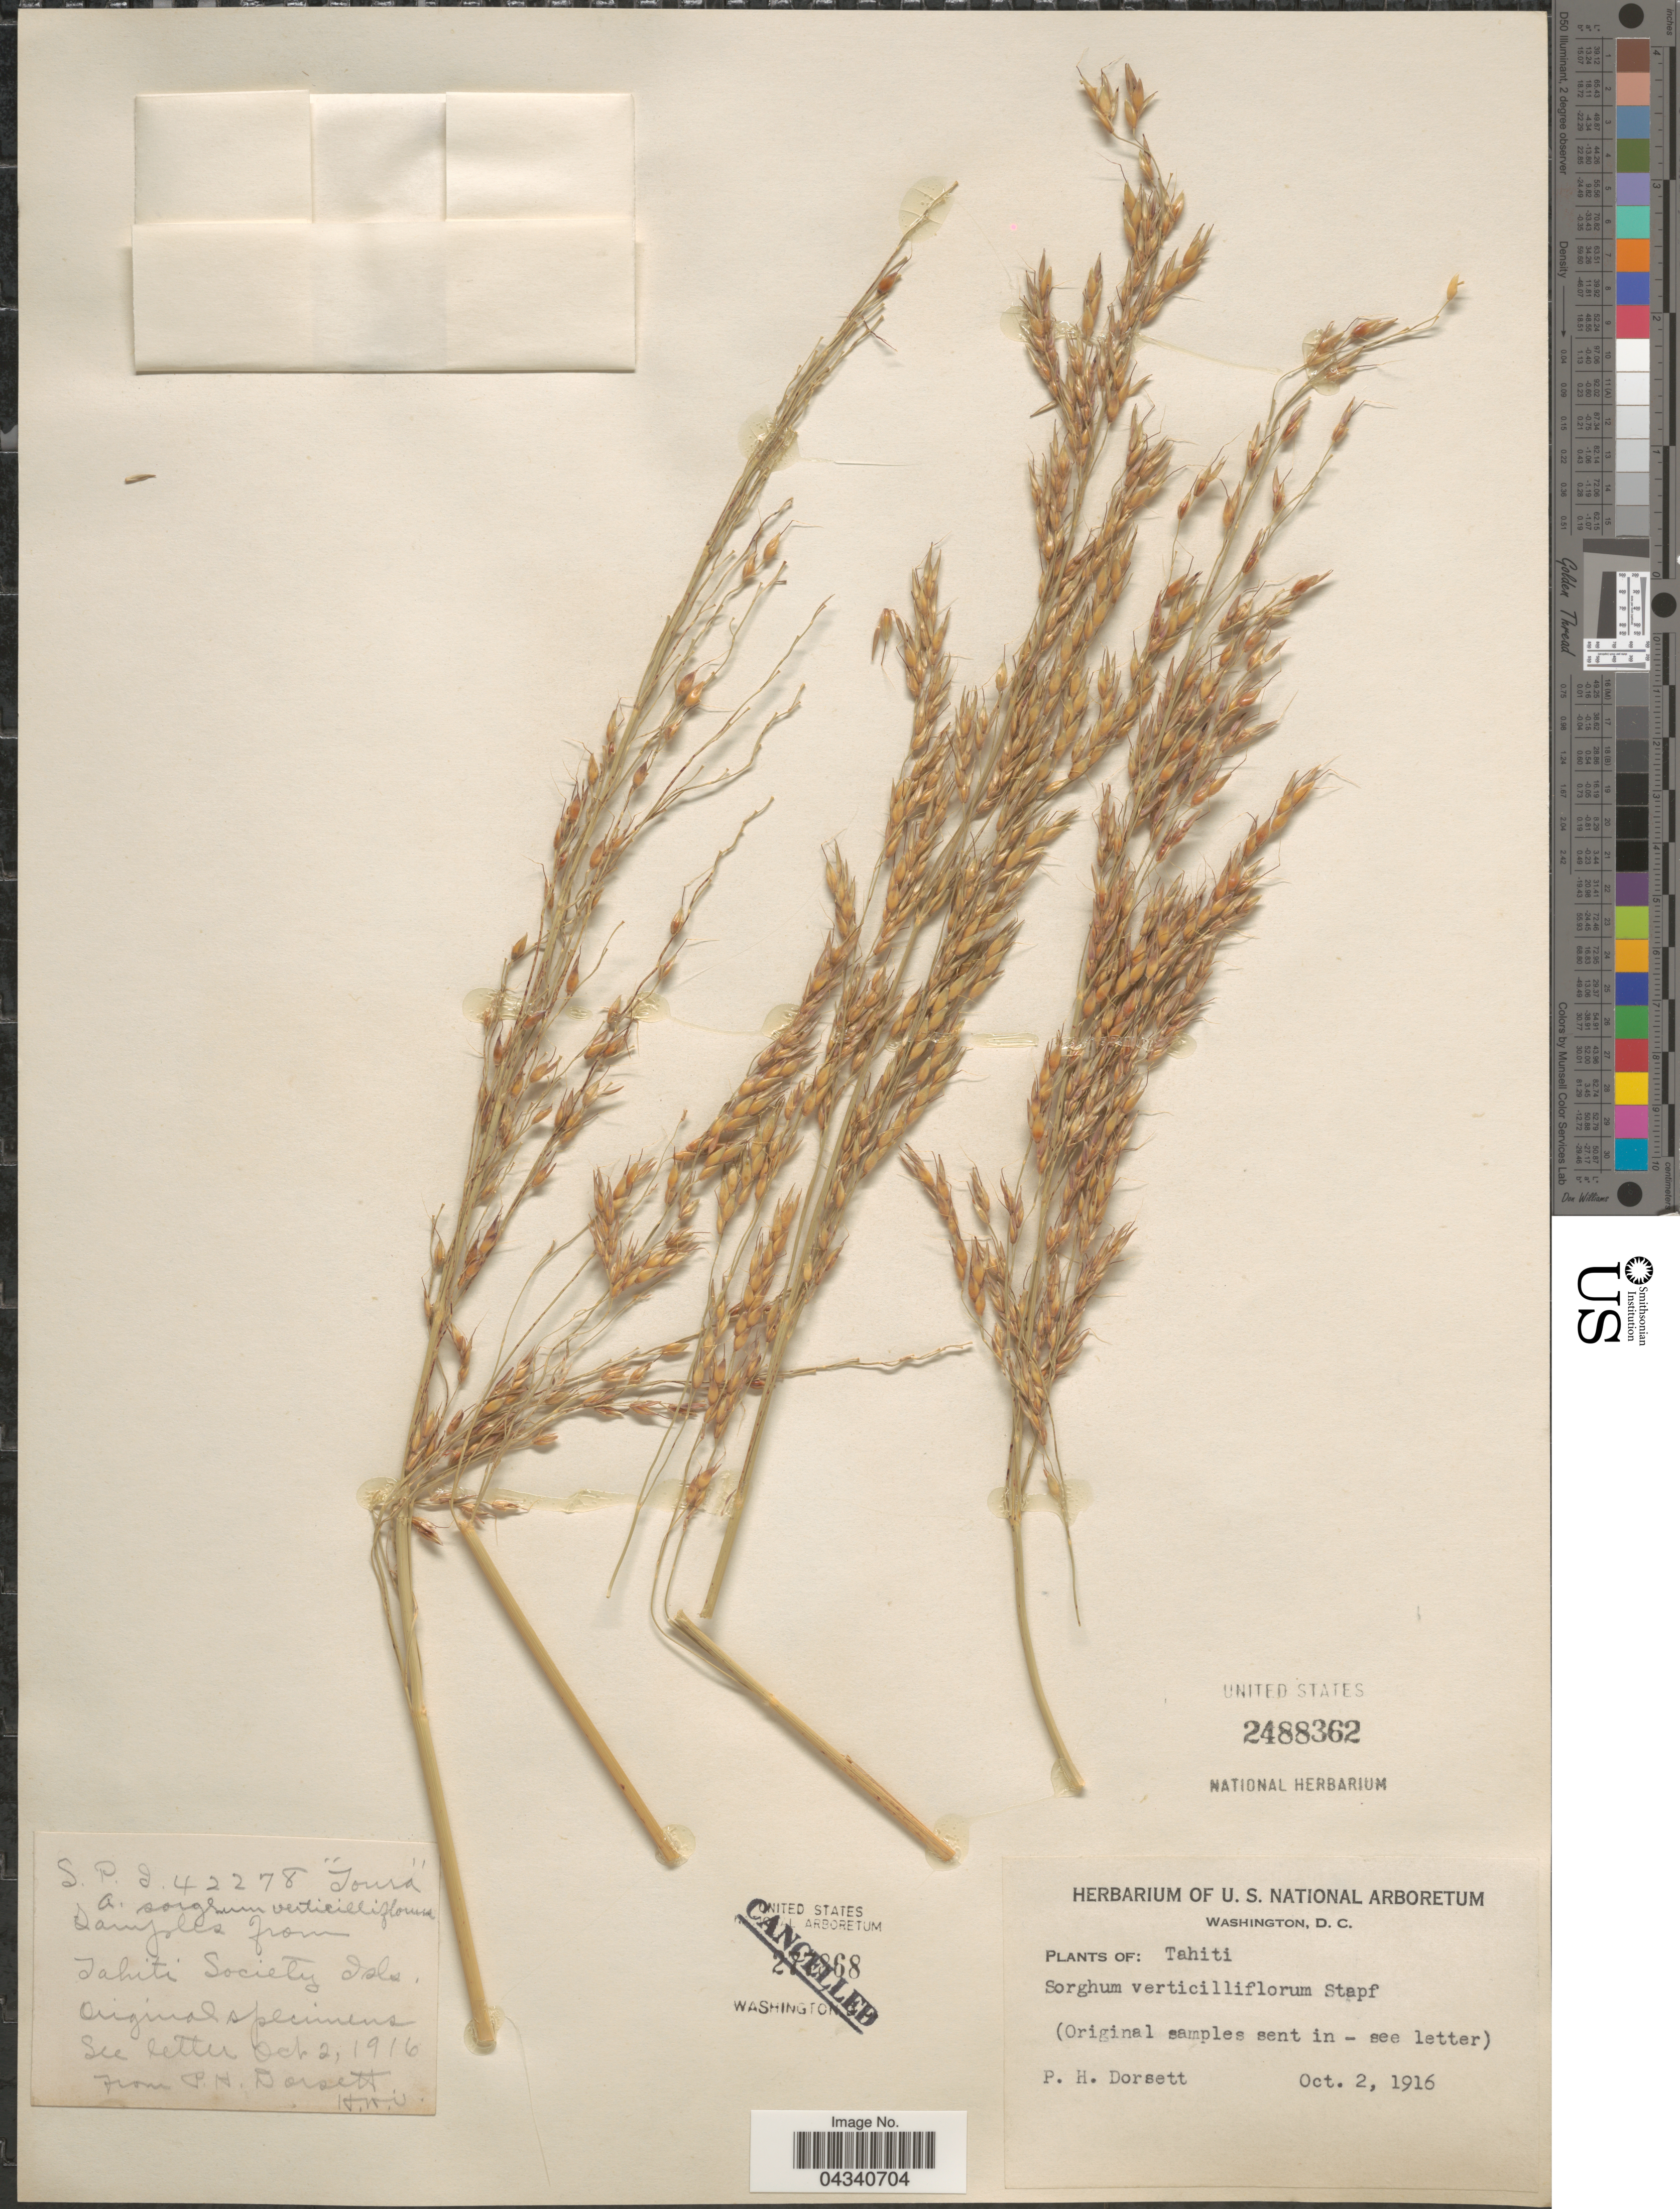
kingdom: Plantae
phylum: Tracheophyta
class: Liliopsida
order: Poales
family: Poaceae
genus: Sorghum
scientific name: Sorghum arundinaceum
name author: (Desv.) Stapf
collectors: P. H. Dorsett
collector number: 42278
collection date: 1916-10-02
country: French Polynesia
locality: Tahiti Society Islands.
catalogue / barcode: US 2488362